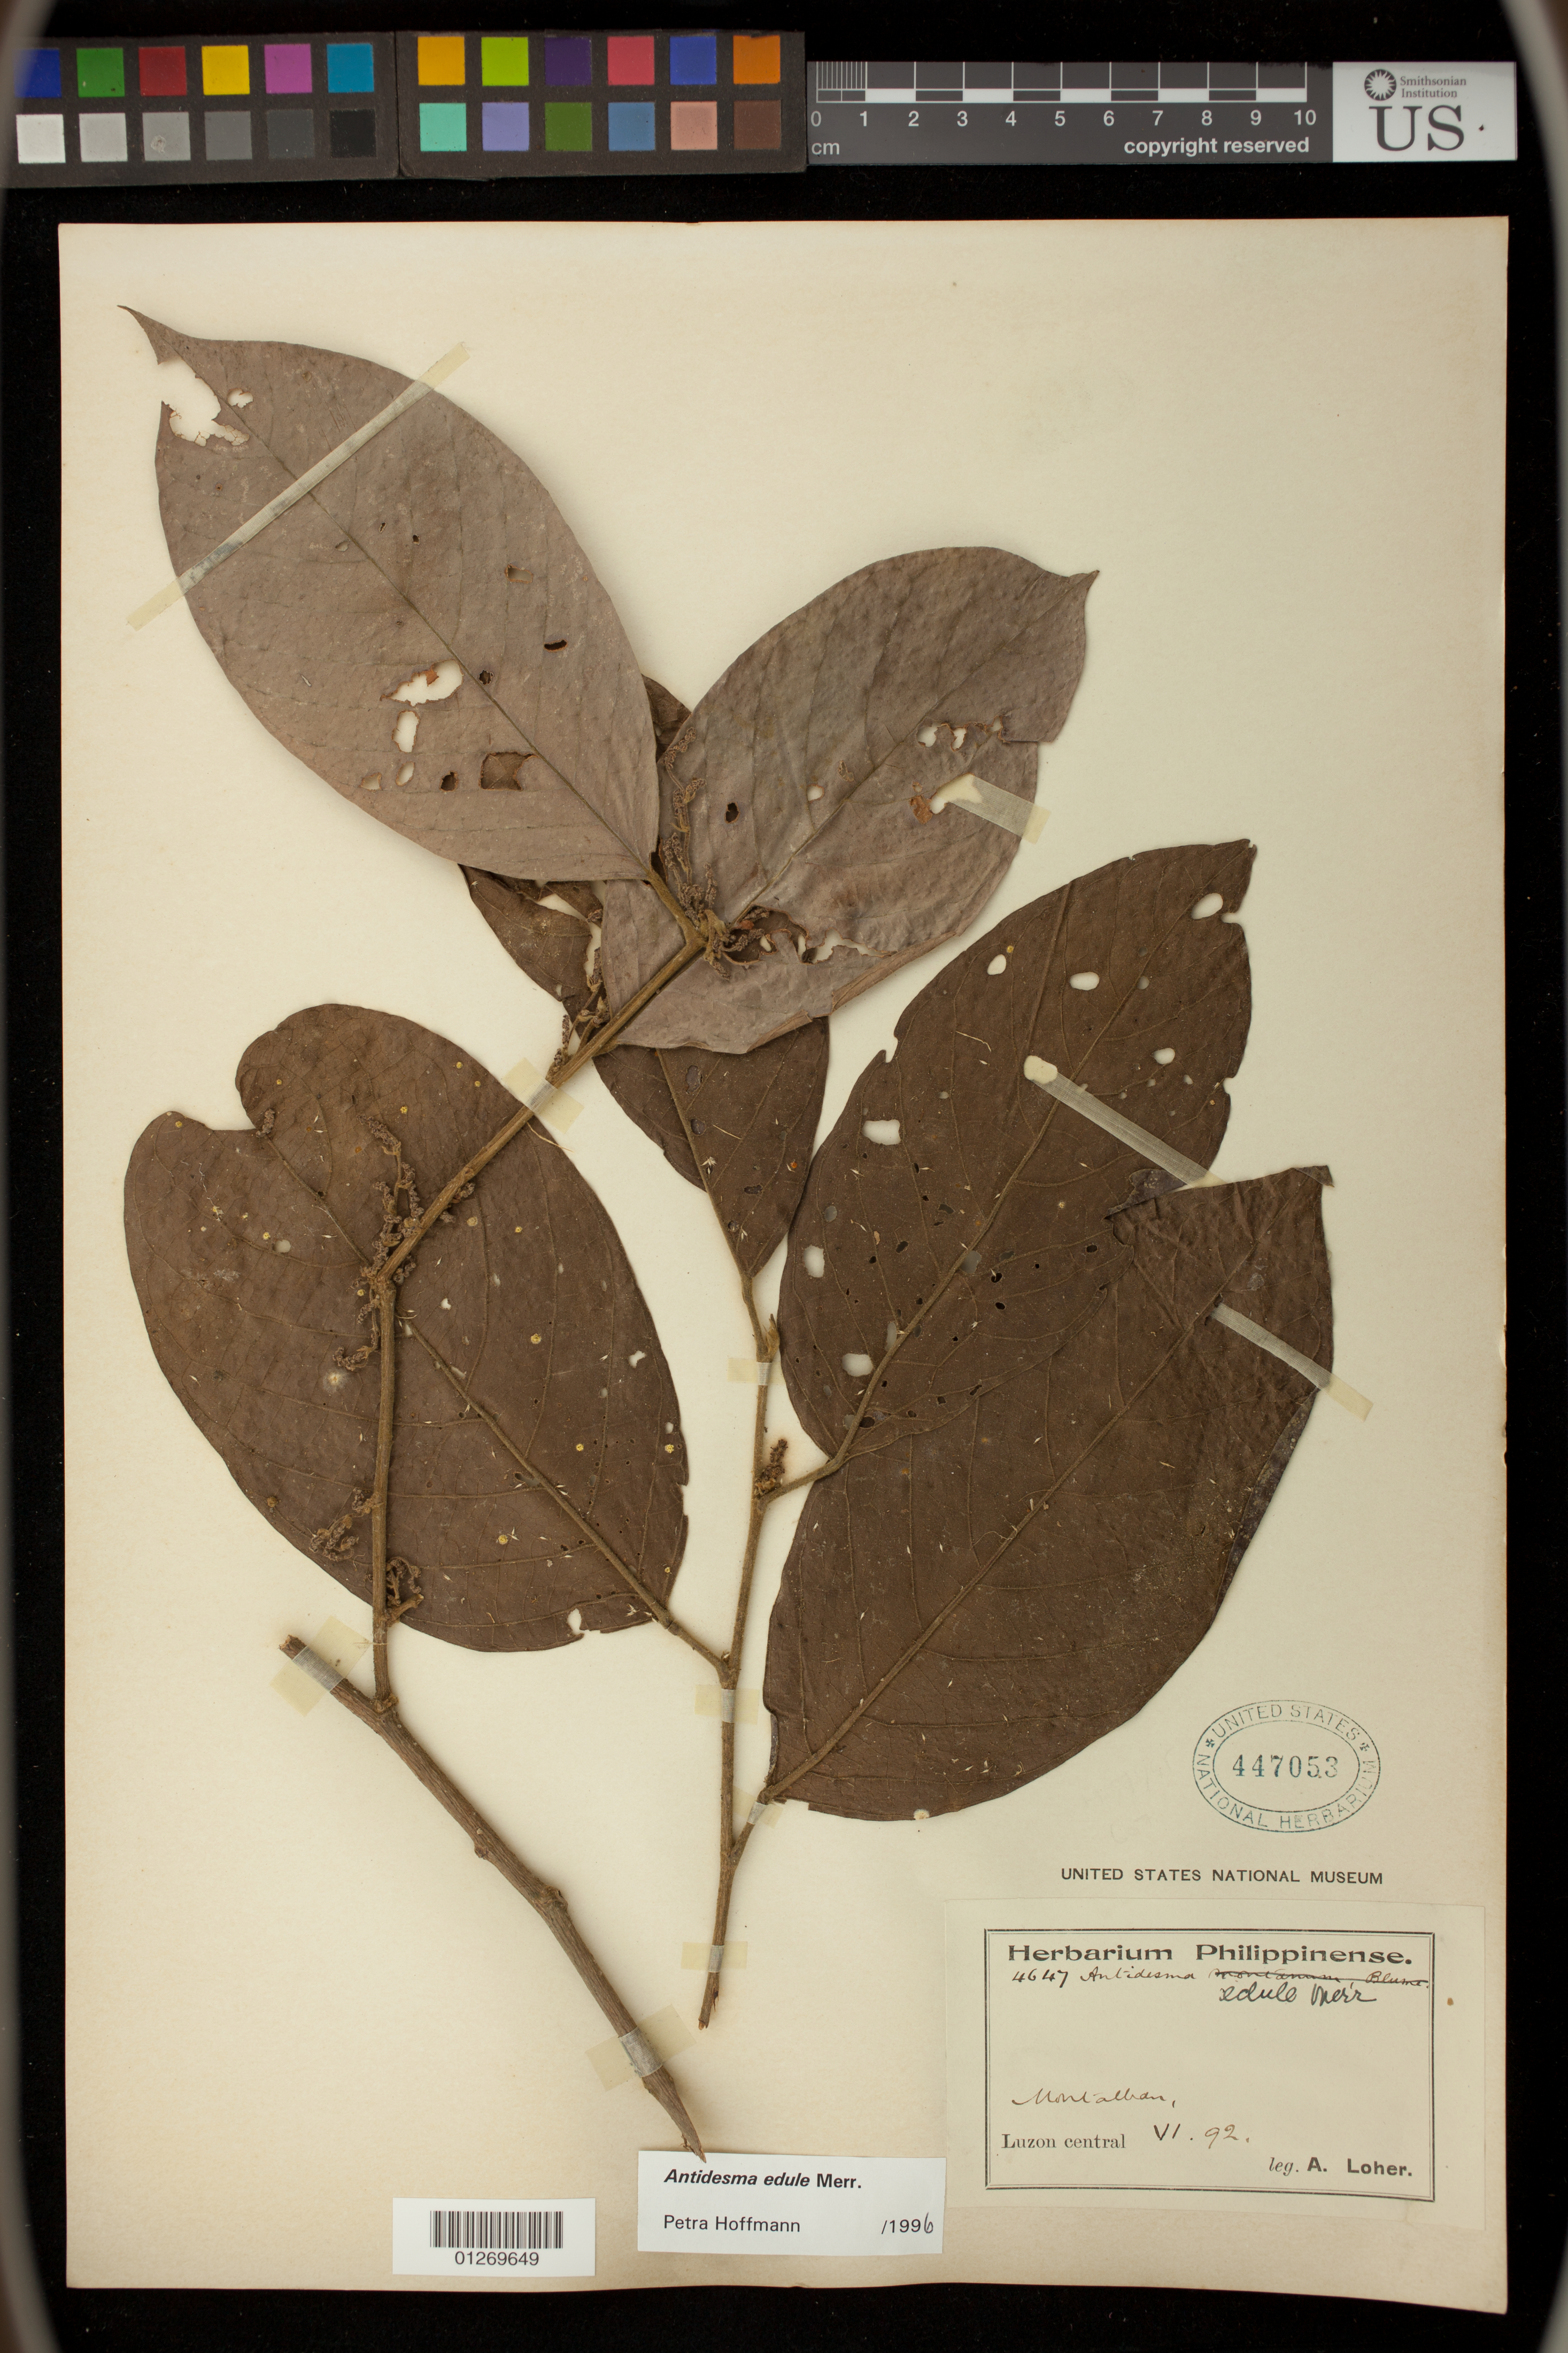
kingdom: Plantae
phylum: Tracheophyta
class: Magnoliopsida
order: Malpighiales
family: Phyllanthaceae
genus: Antidesma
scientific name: Antidesma edule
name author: Merr.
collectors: A. Loher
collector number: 4647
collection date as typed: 06 --92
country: Philippines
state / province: Central Luzon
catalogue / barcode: US 447053